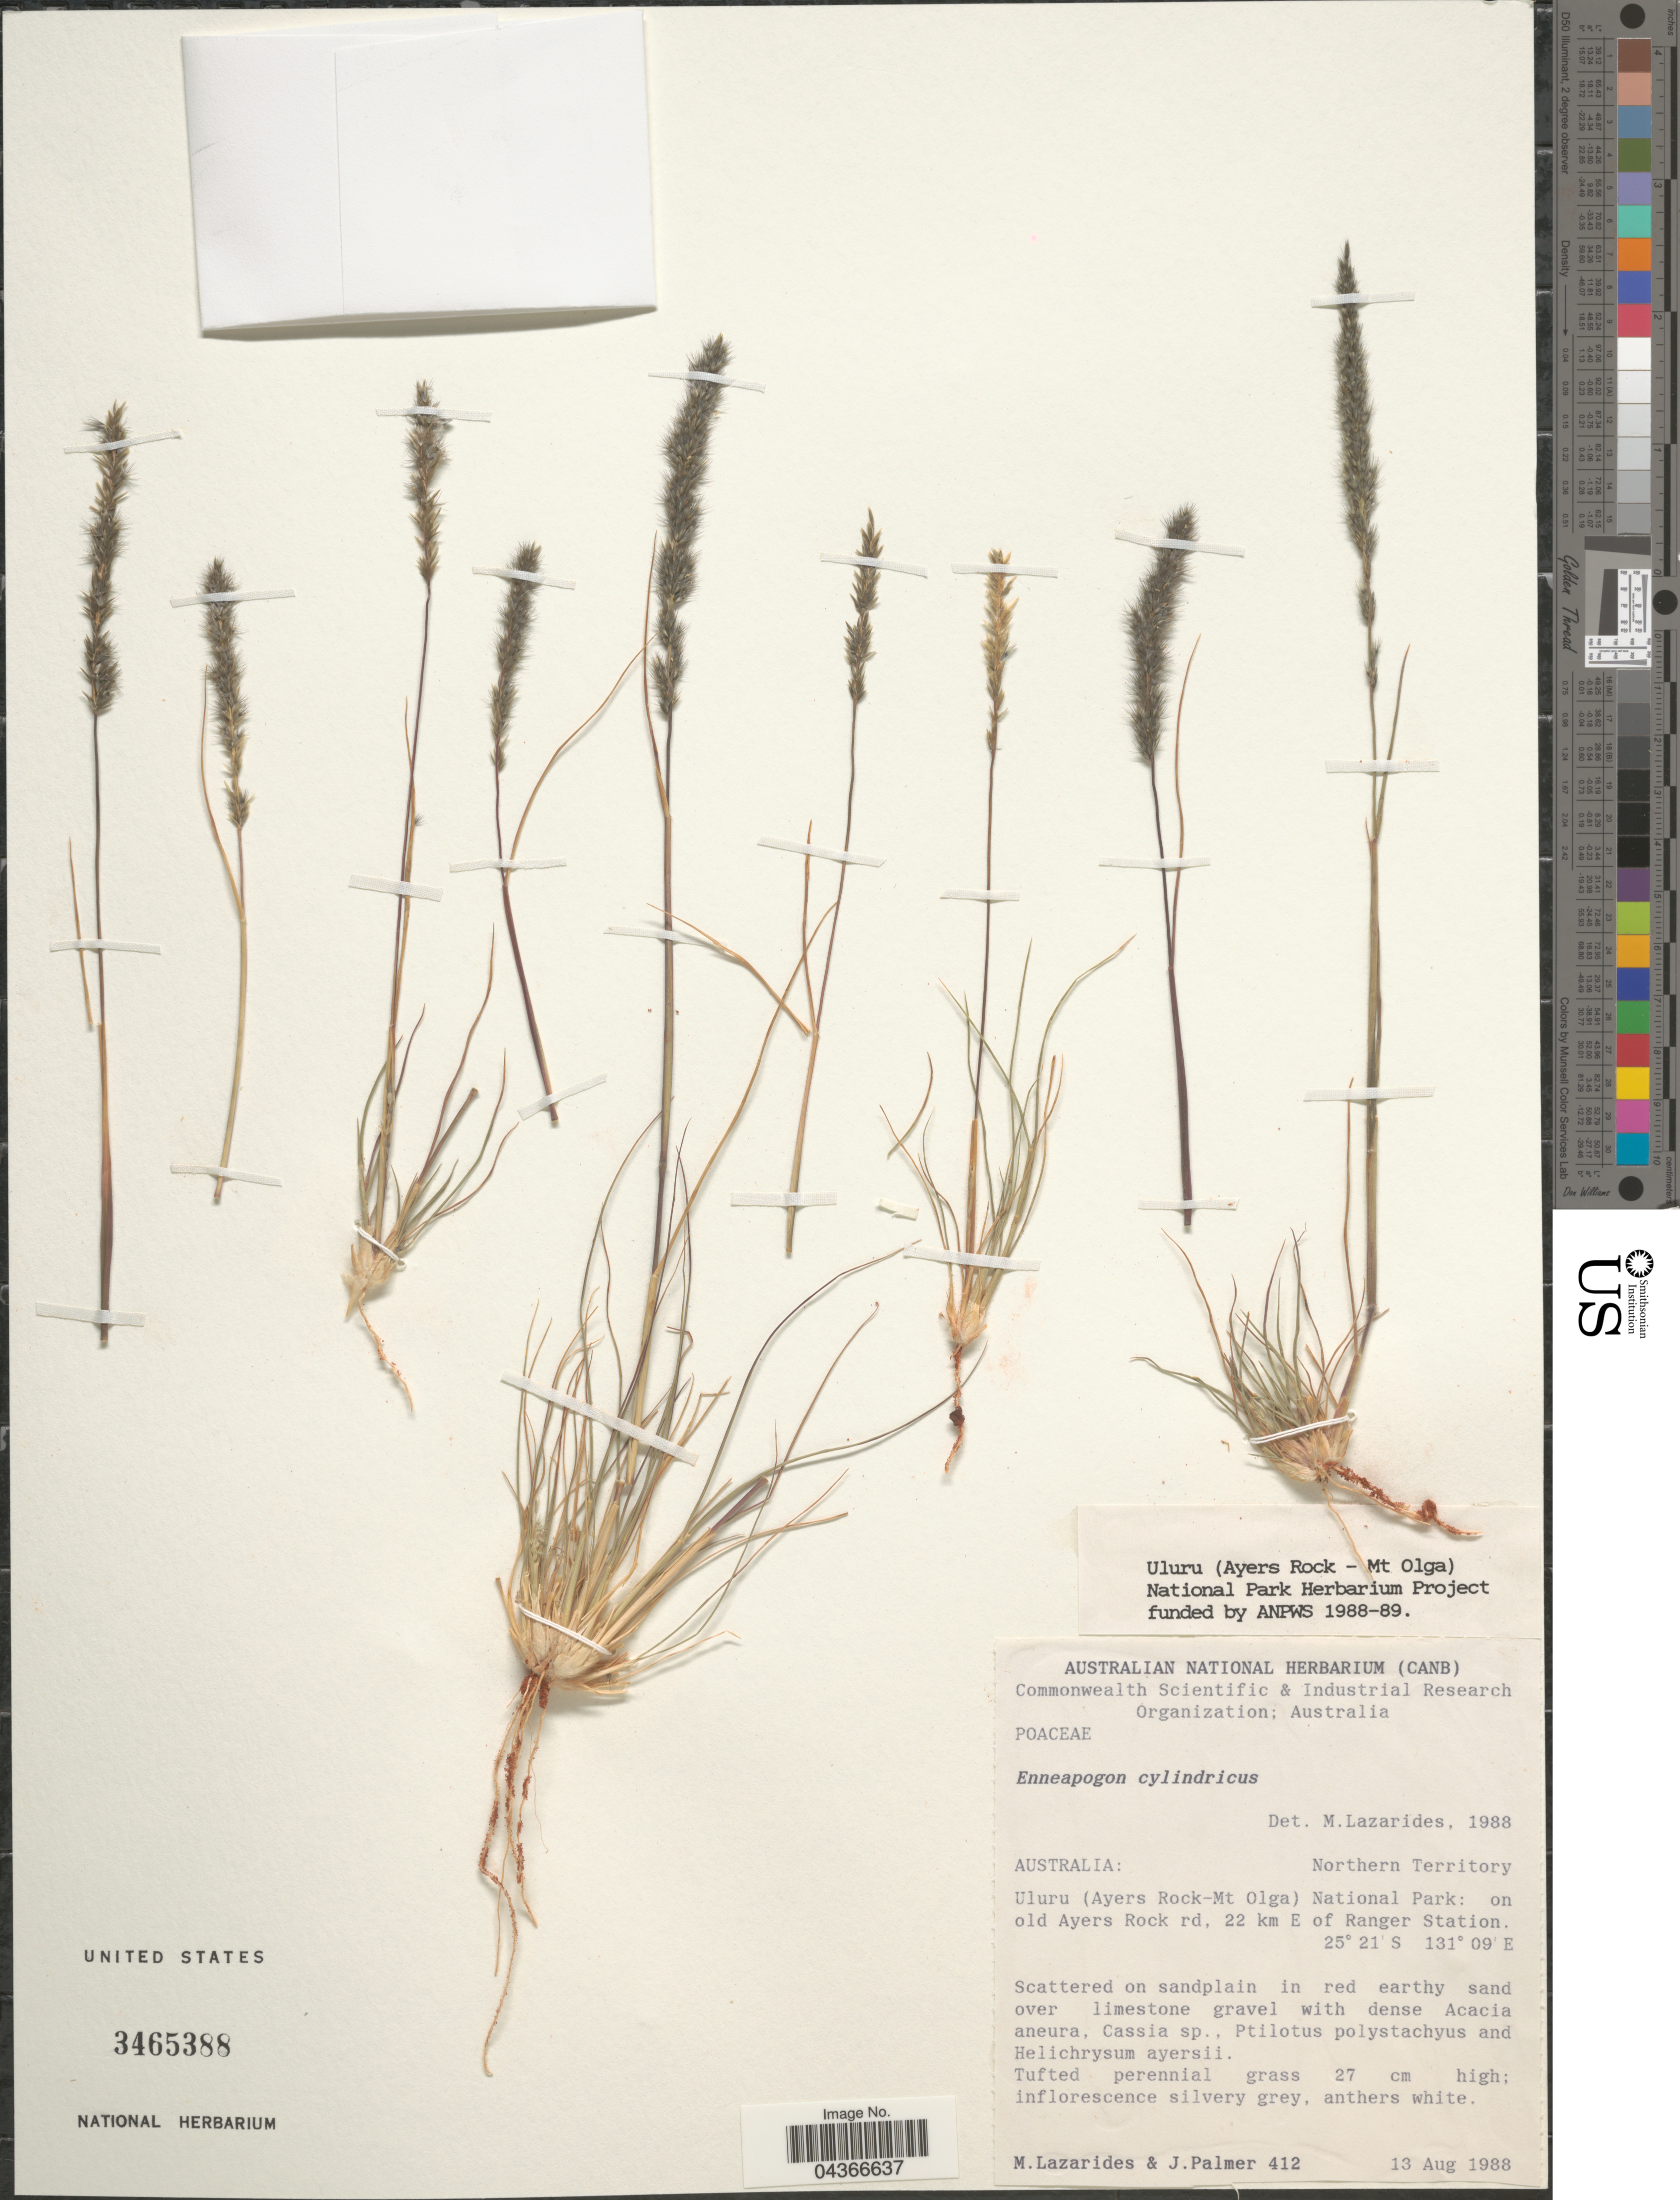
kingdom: Plantae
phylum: Tracheophyta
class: Liliopsida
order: Poales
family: Poaceae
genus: Enneapogon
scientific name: Enneapogon cylindricus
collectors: M. Lazarides & J. Palmer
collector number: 412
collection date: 1988-08-13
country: Australia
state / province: Northern Territory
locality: Uluru (Ayers Rock-Mt Olga) National Park: on old Ayers Rock rd, 22 km E of Ranger Station.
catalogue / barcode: US 3465388